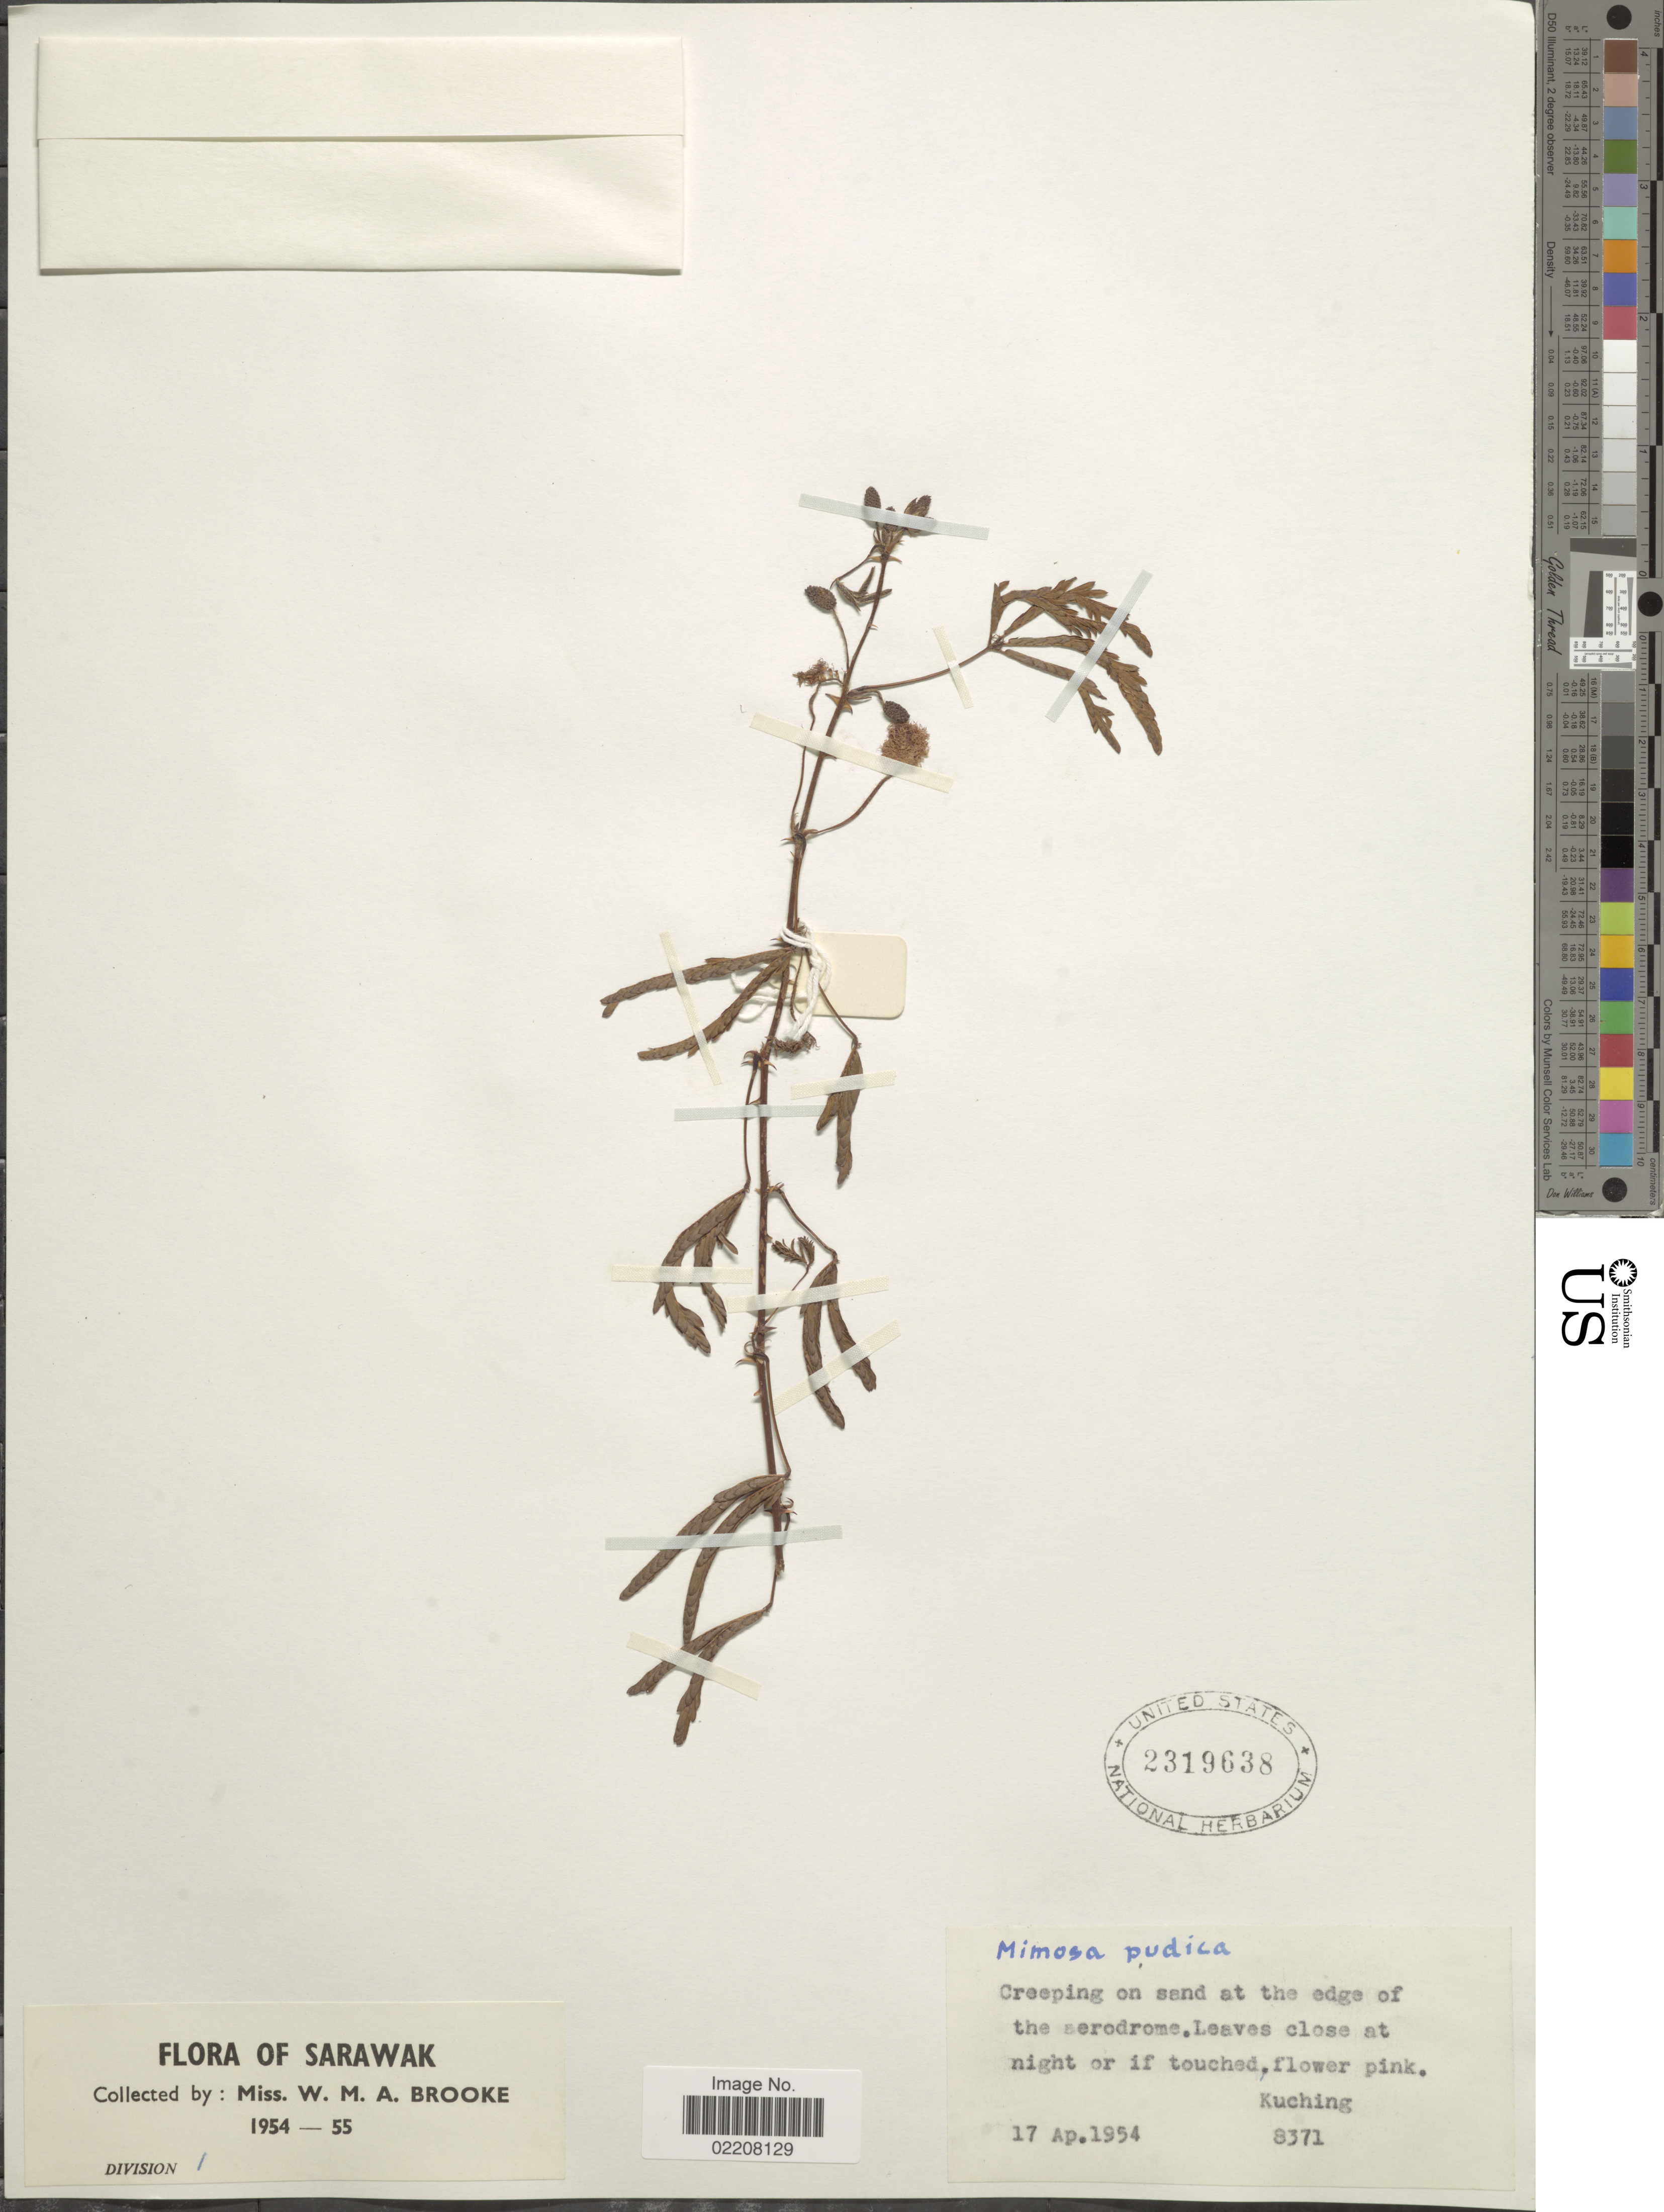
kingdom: Plantae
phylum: Tracheophyta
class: Magnoliopsida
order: Fabales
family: Fabaceae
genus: Mimosa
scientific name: Mimosa pudica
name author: L.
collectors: W. Brooke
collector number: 8371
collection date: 1954-04-17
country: Malaysia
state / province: Sarawak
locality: Kuching. Division 1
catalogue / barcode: US 2319638